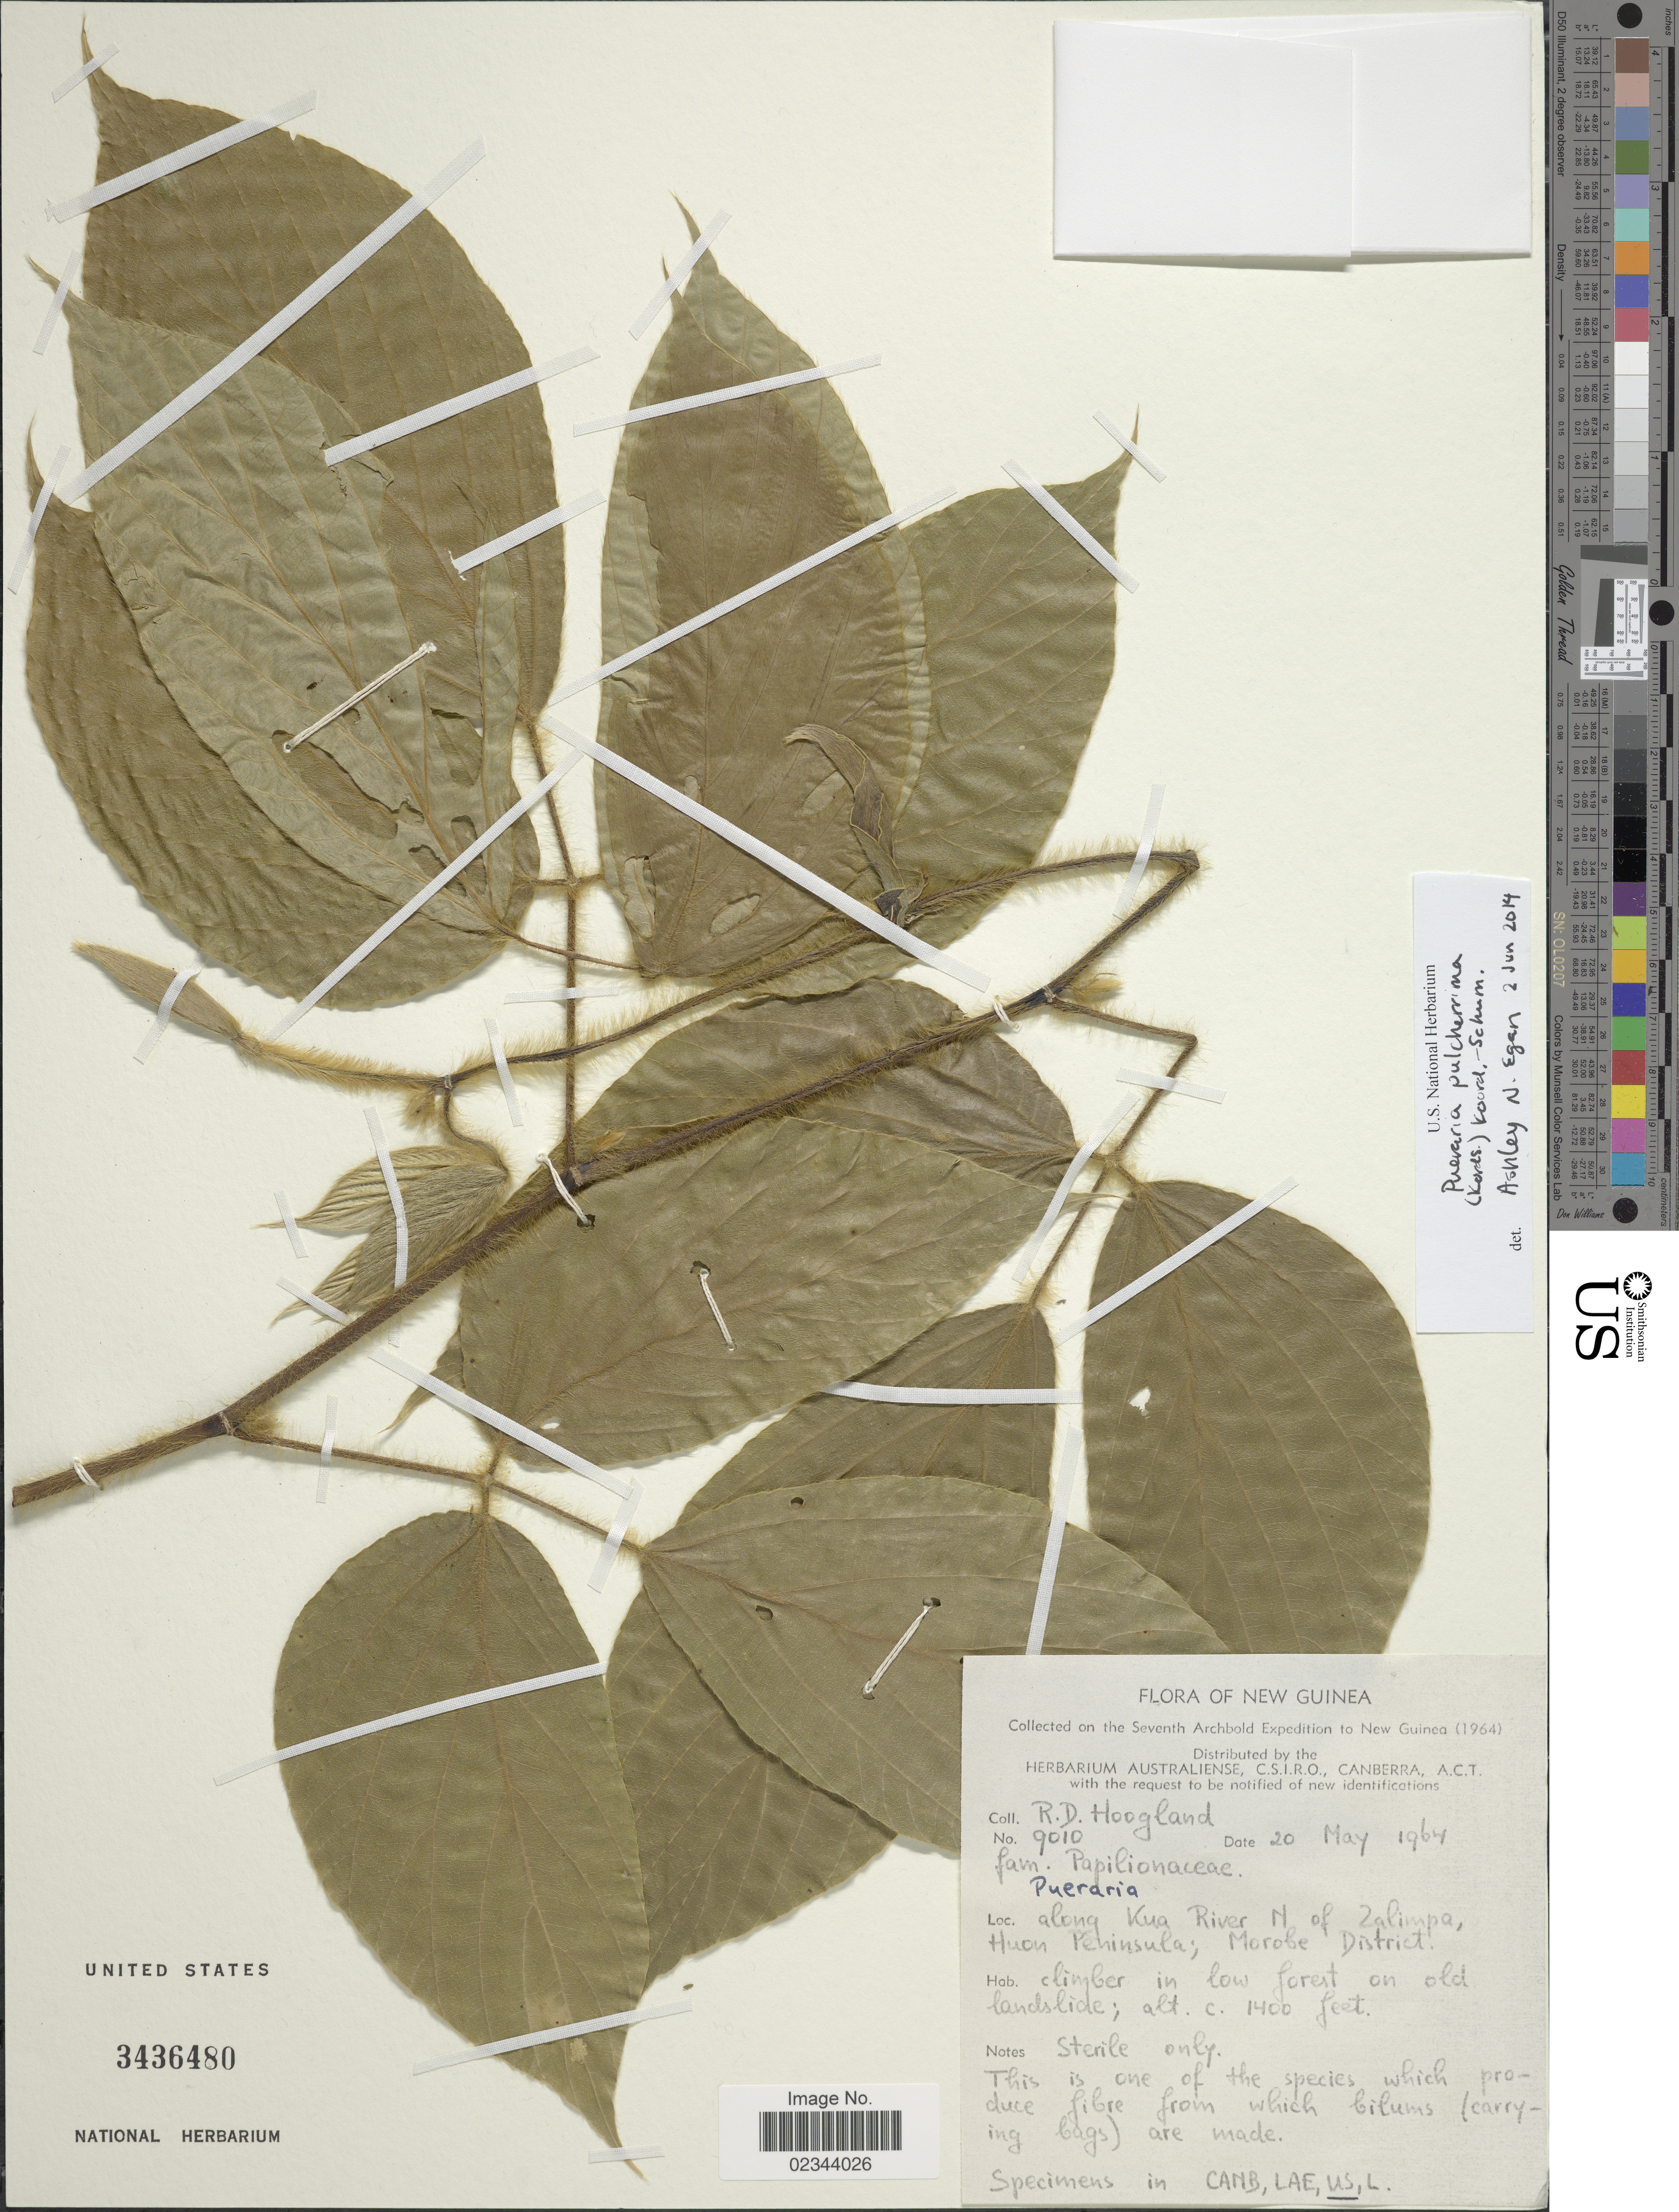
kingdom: Plantae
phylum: Tracheophyta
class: Magnoliopsida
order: Fabales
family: Fabaceae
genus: Pueraria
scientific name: Pueraria pulcherrima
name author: (Koord.) Koord.-Schum.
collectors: R. D. Hoogland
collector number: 9010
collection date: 1964-05-20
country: Papua New Guinea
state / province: Morobe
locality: New Guinea. along Kua River, N of Zalimpa, Huon Peninsula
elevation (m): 427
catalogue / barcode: US 3436480